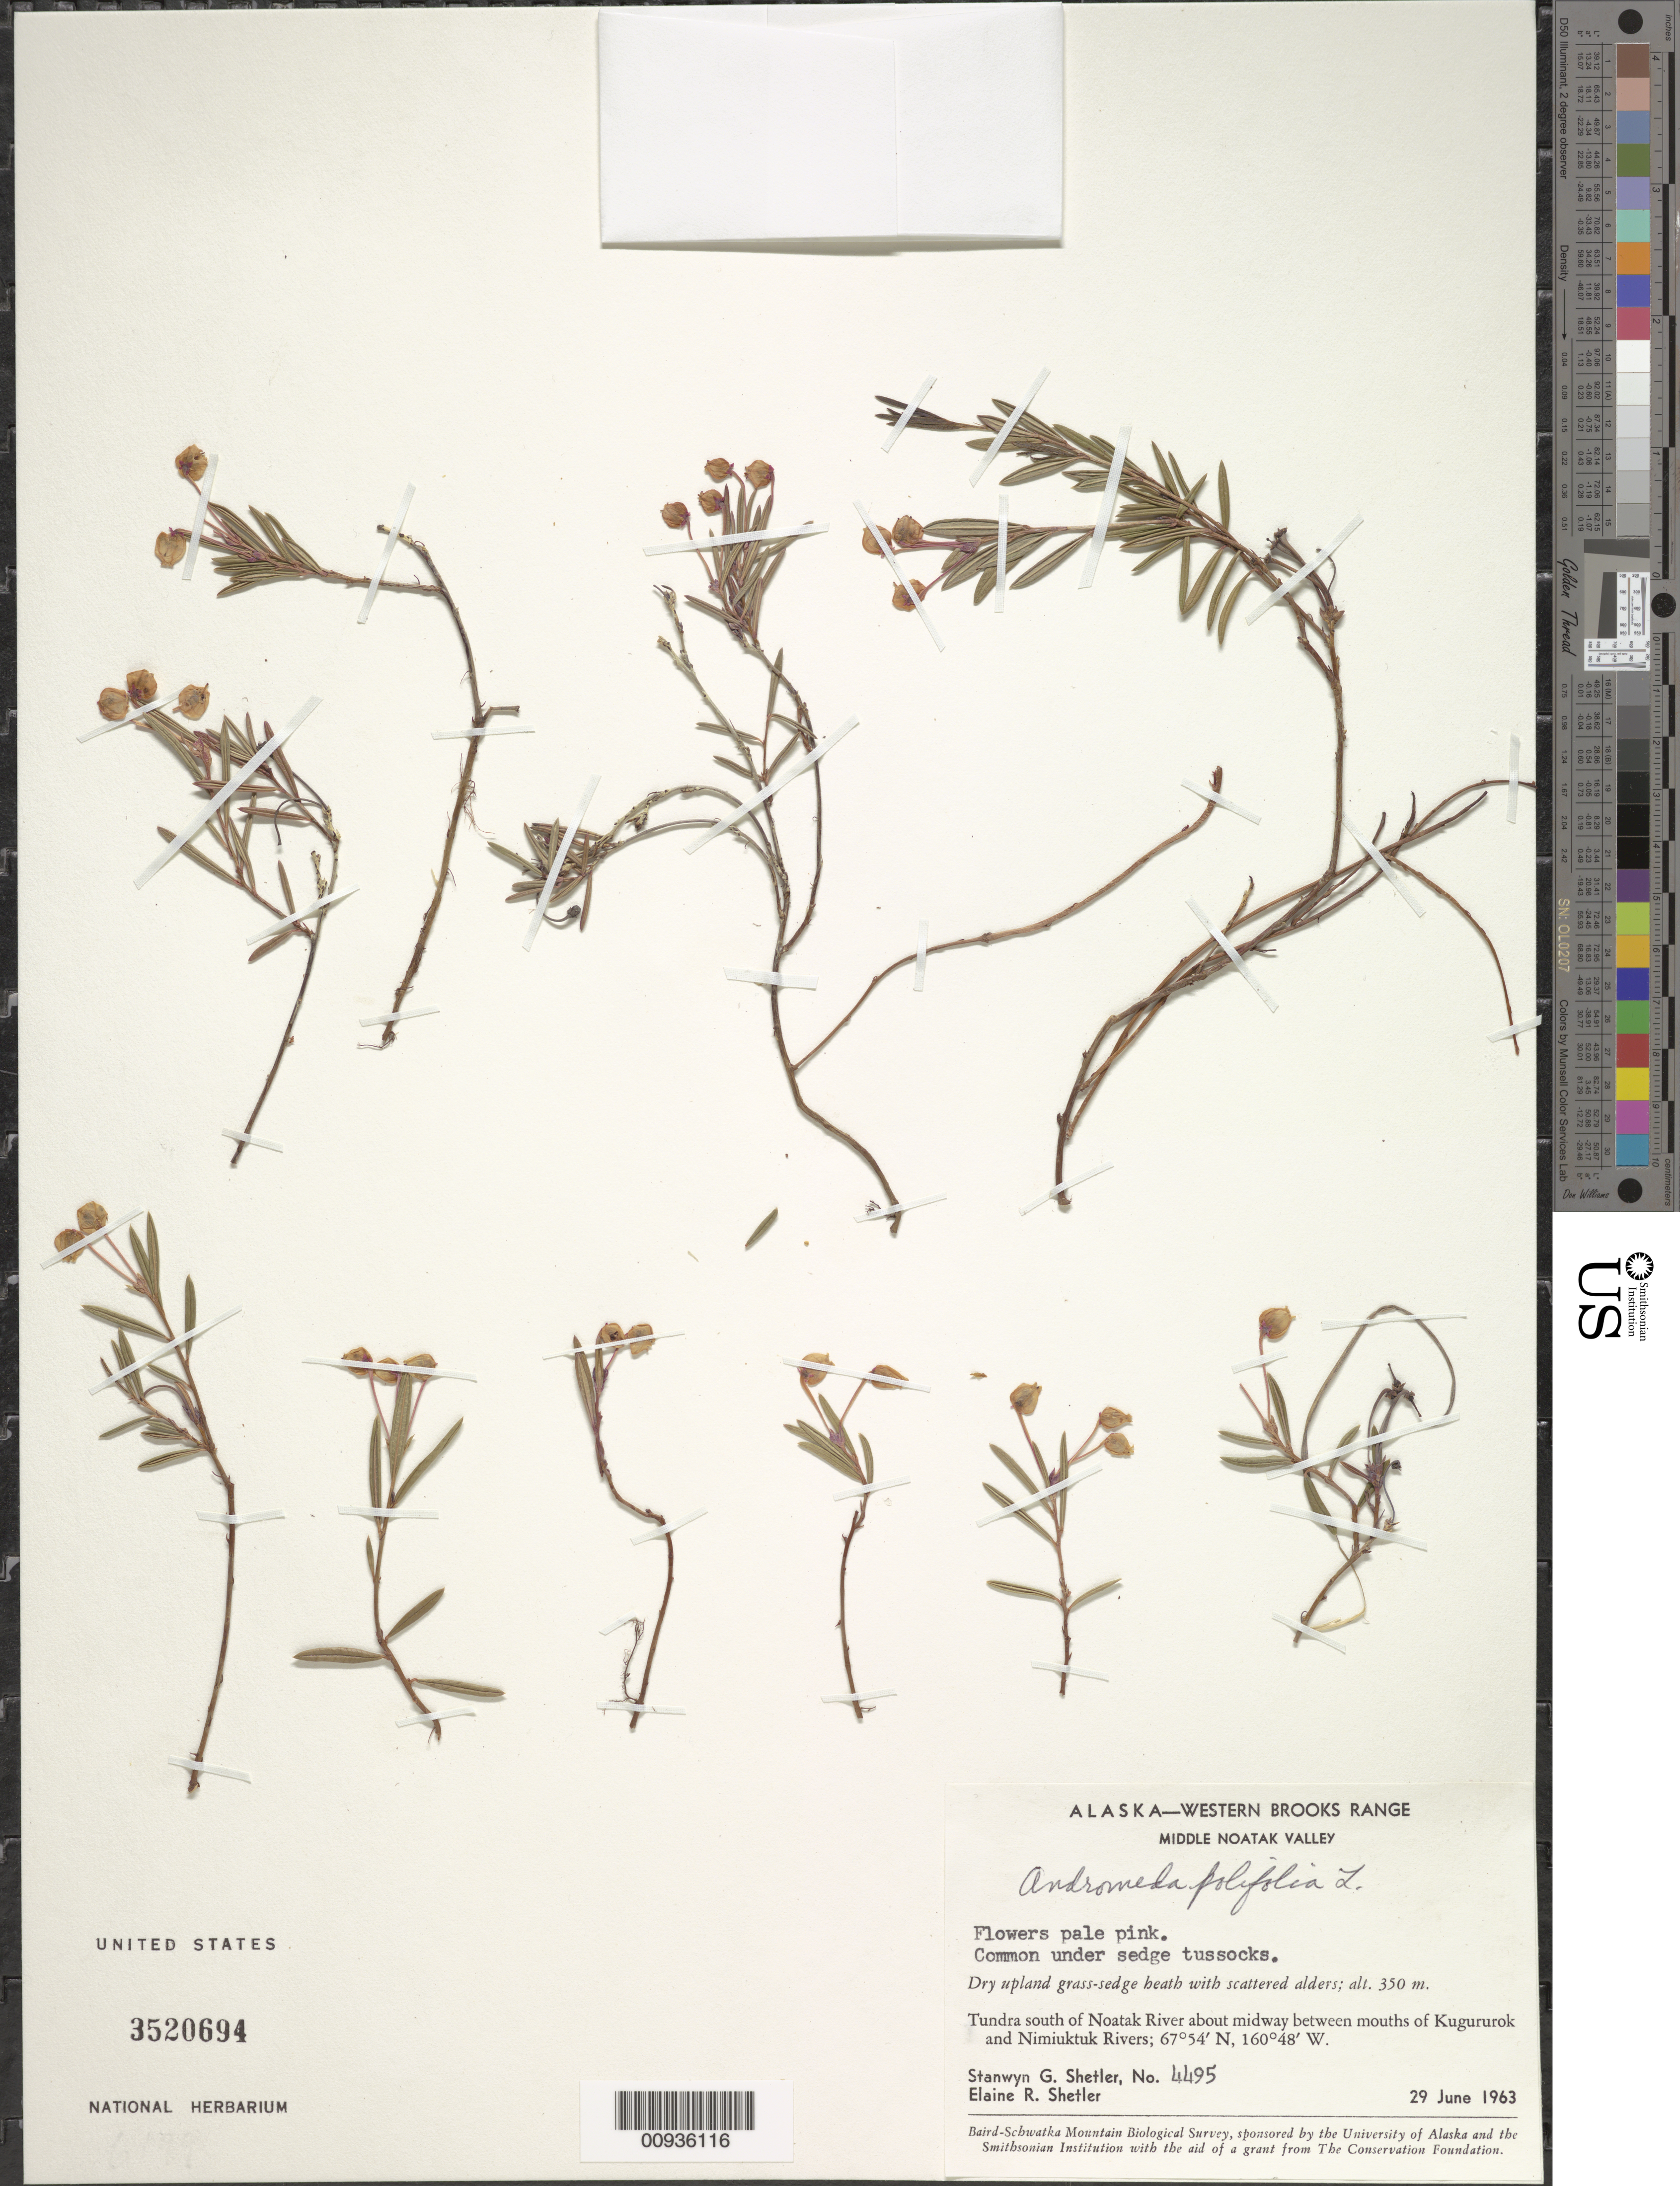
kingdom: Plantae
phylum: Tracheophyta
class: Magnoliopsida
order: Ericales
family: Ericaceae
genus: Andromeda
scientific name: Andromeda polifolia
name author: L.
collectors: S. Shetler & E. R. Shetler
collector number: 4495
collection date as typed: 29 Jun 1963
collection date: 1963-06-29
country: United States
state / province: Alaska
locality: S of Noatak River about midway between mouths of Kugururok and Nimiuktuk Rivers. Western Brooks Range, Middle Noatak Valley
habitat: Tundra. Dry upland grass-sedge heath with scattered alders. Common under sedge tussocks.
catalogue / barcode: US 3520694